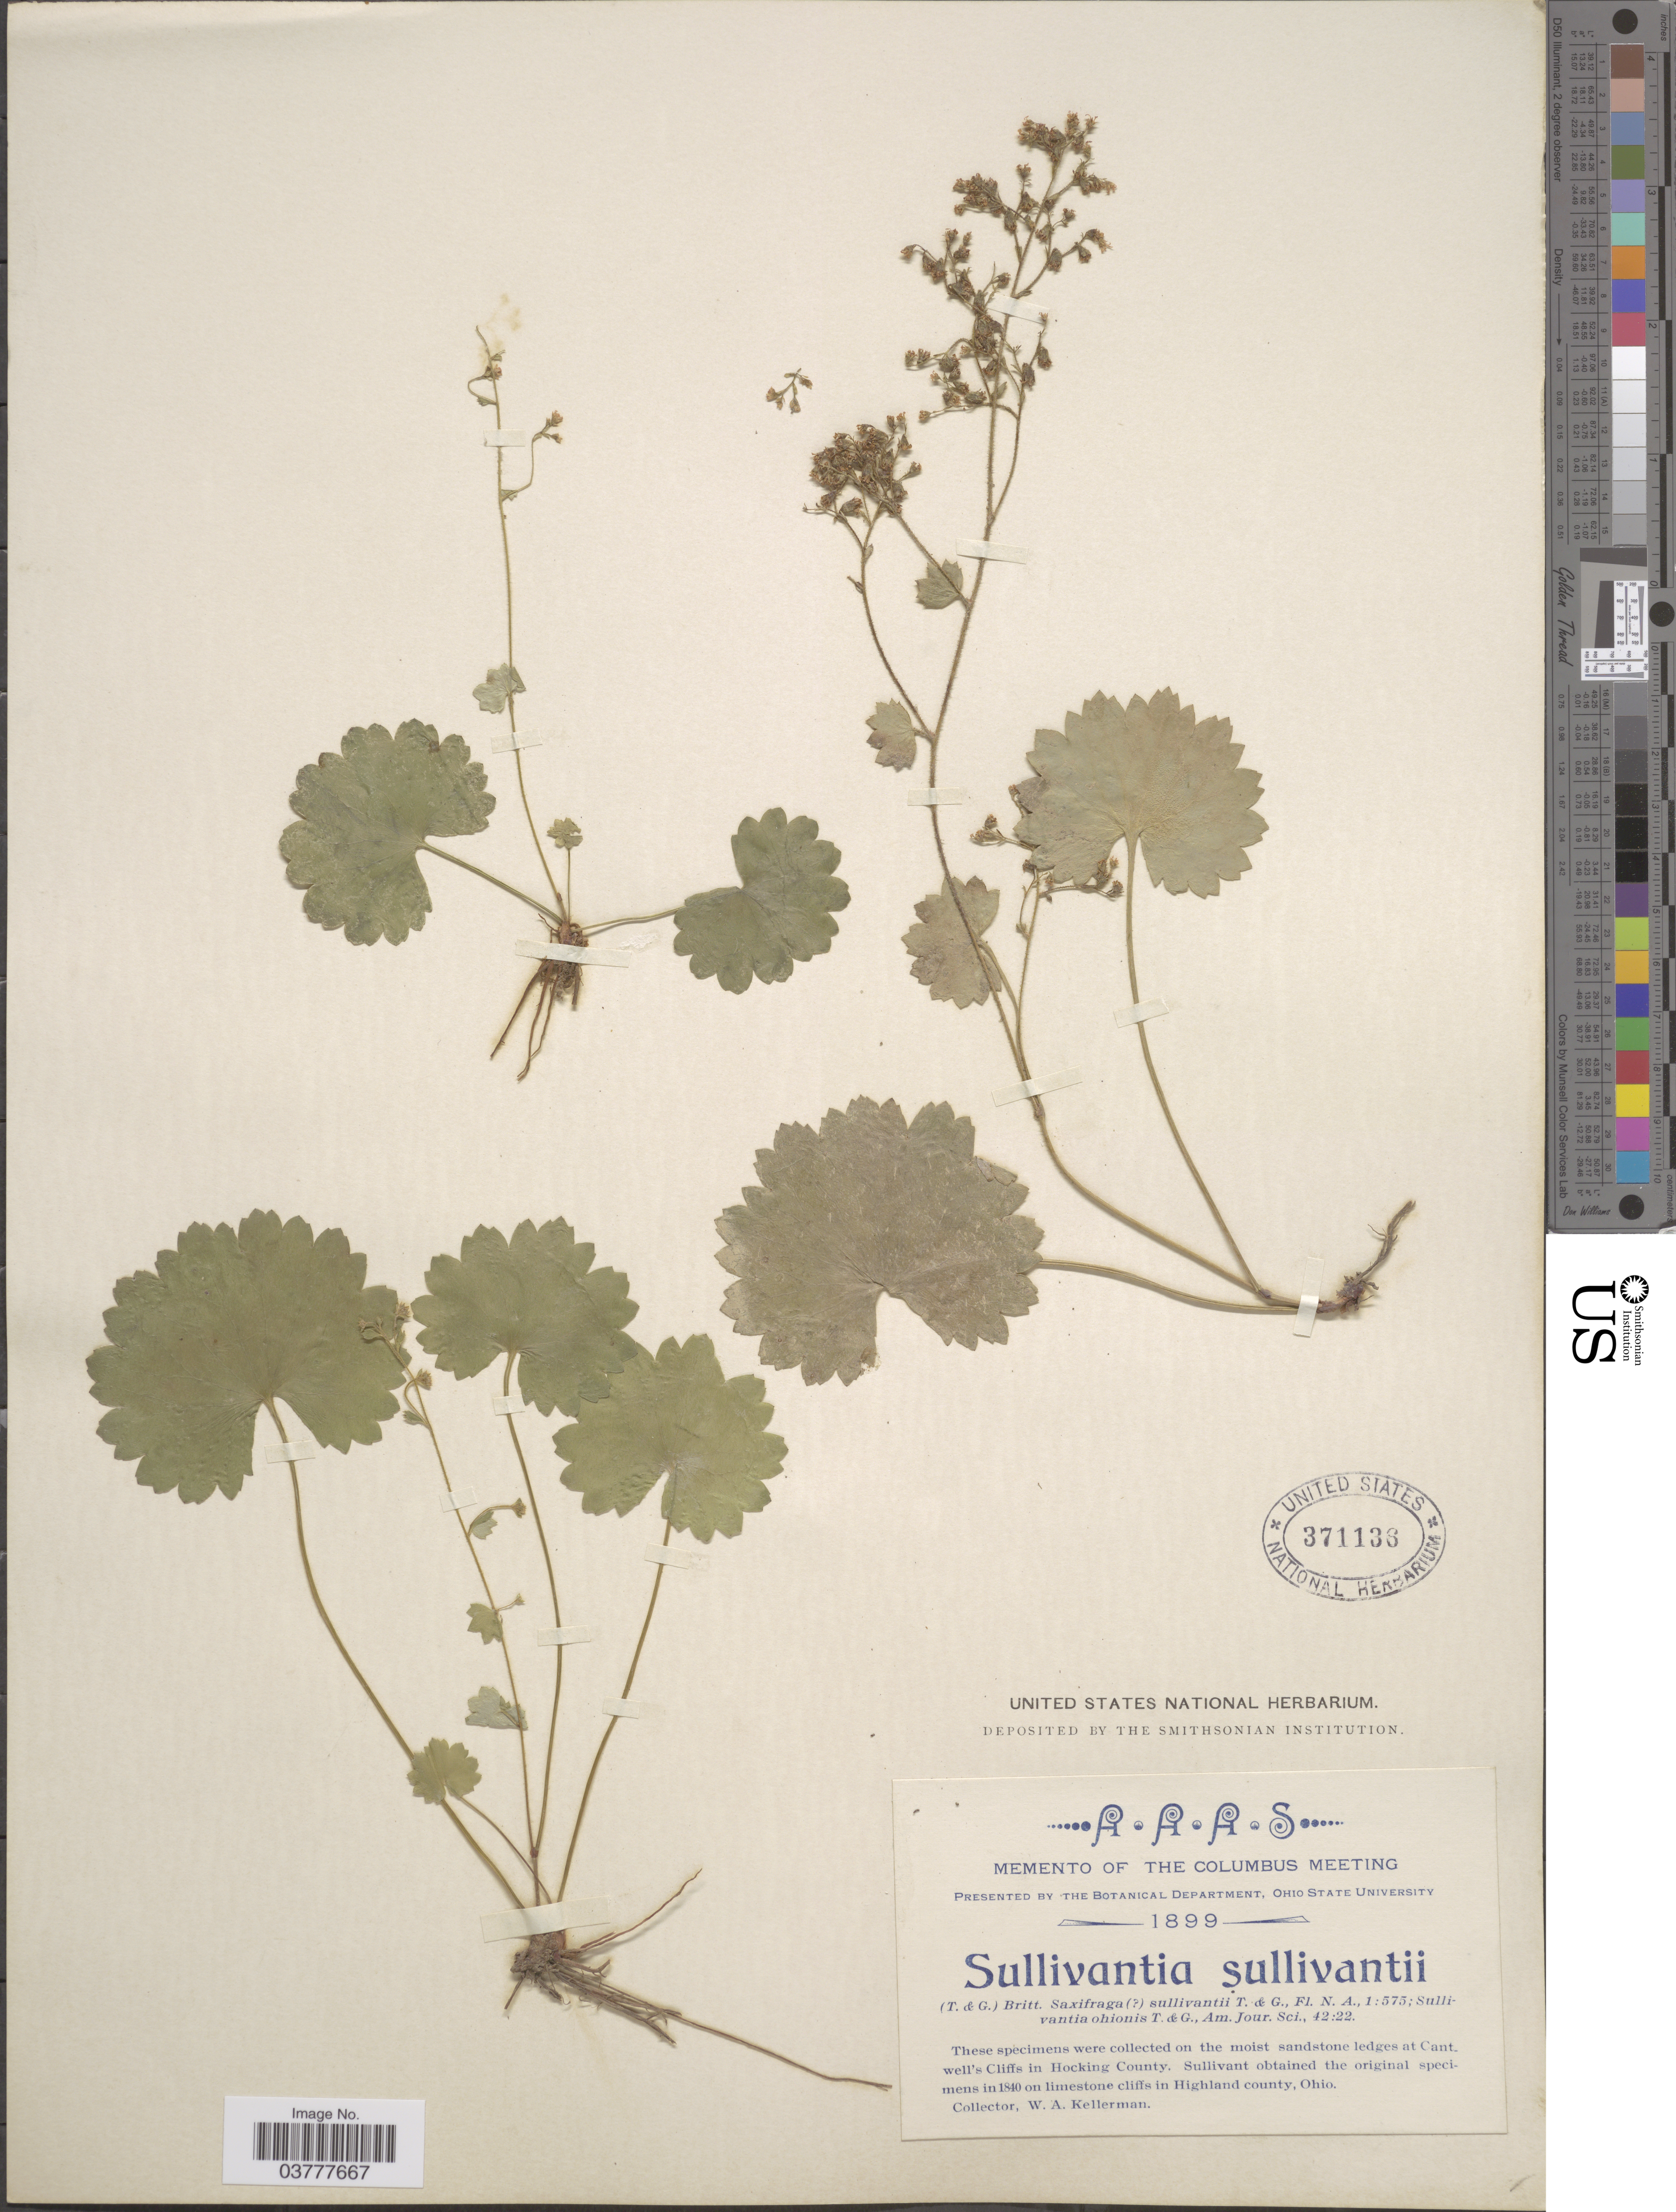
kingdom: Plantae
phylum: Tracheophyta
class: Magnoliopsida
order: Saxifragales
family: Saxifragaceae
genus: Sullivantia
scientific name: Sullivantia sullivantii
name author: (Torr. & A. Gray) Britton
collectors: W. Kellerman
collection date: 1899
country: United States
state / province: Ohio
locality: Cantwell's Cliffs in Hocking County.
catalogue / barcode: US 371138